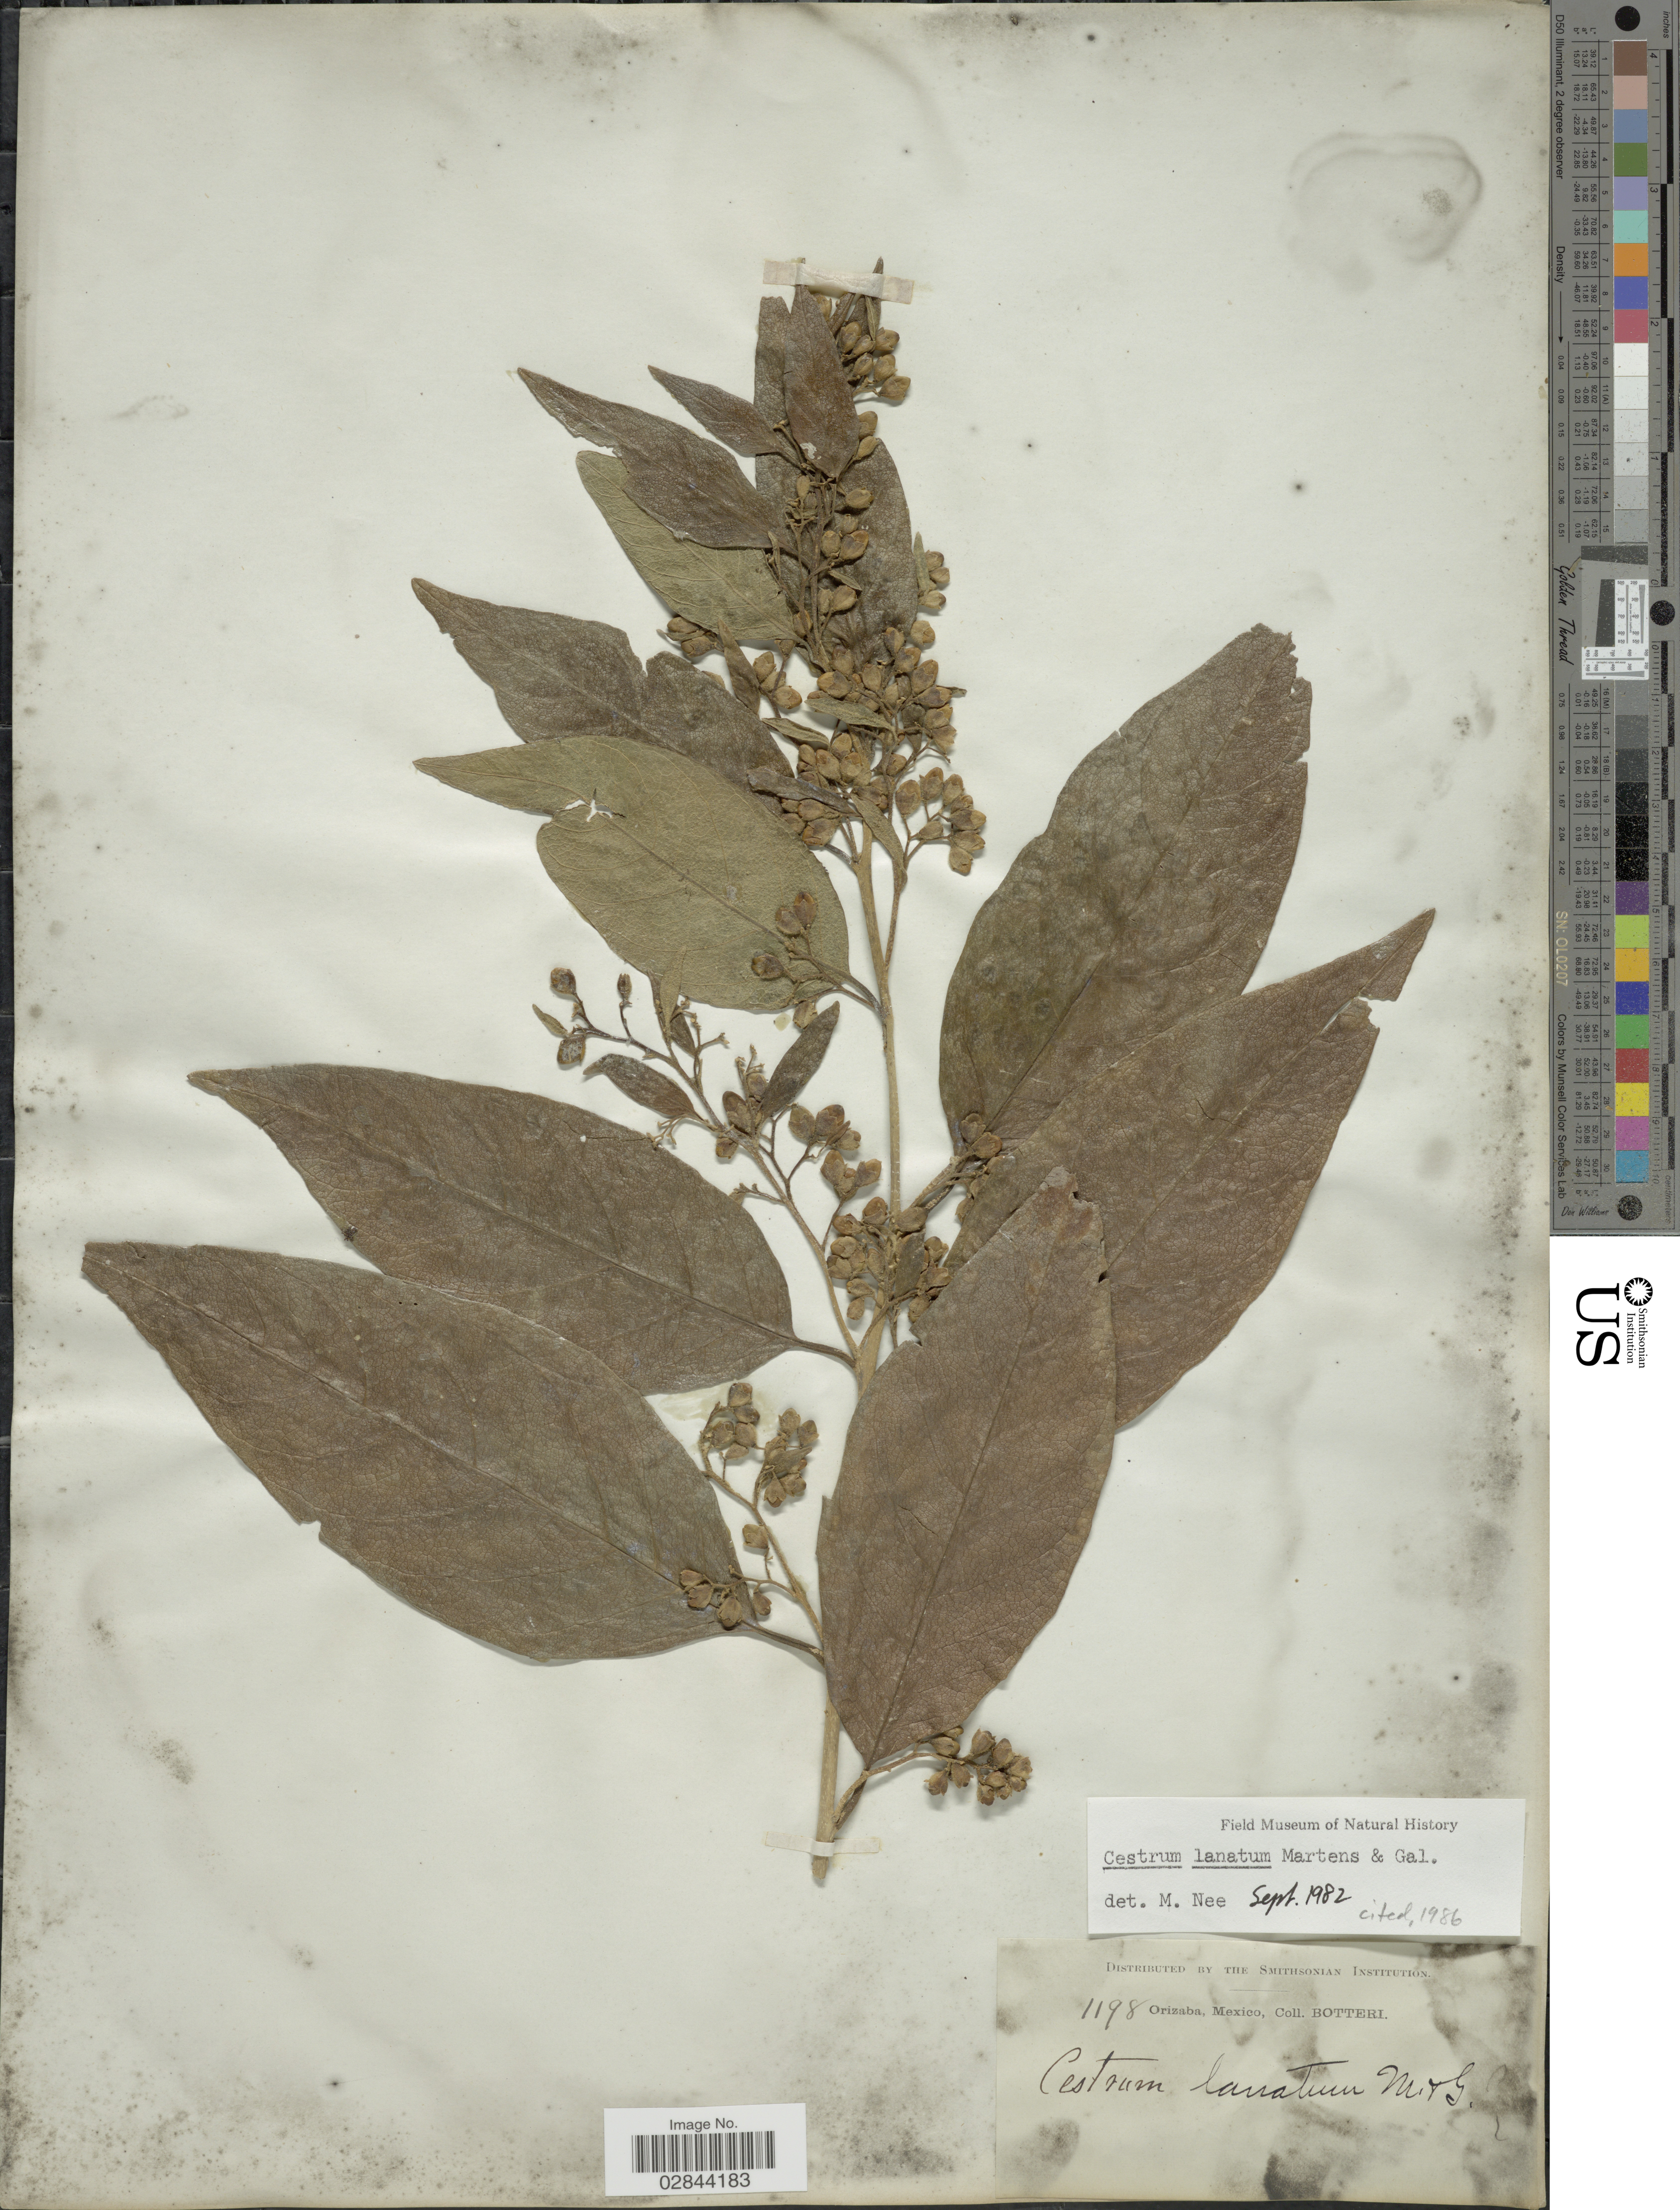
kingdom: Plantae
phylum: Tracheophyta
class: Magnoliopsida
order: Solanales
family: Solanaceae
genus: Cestrum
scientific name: Cestrum lanatum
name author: M. Martens & Galeotti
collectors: -. Botteri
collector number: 1198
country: Mexico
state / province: Veracruz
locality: Orizaba, Mexico.